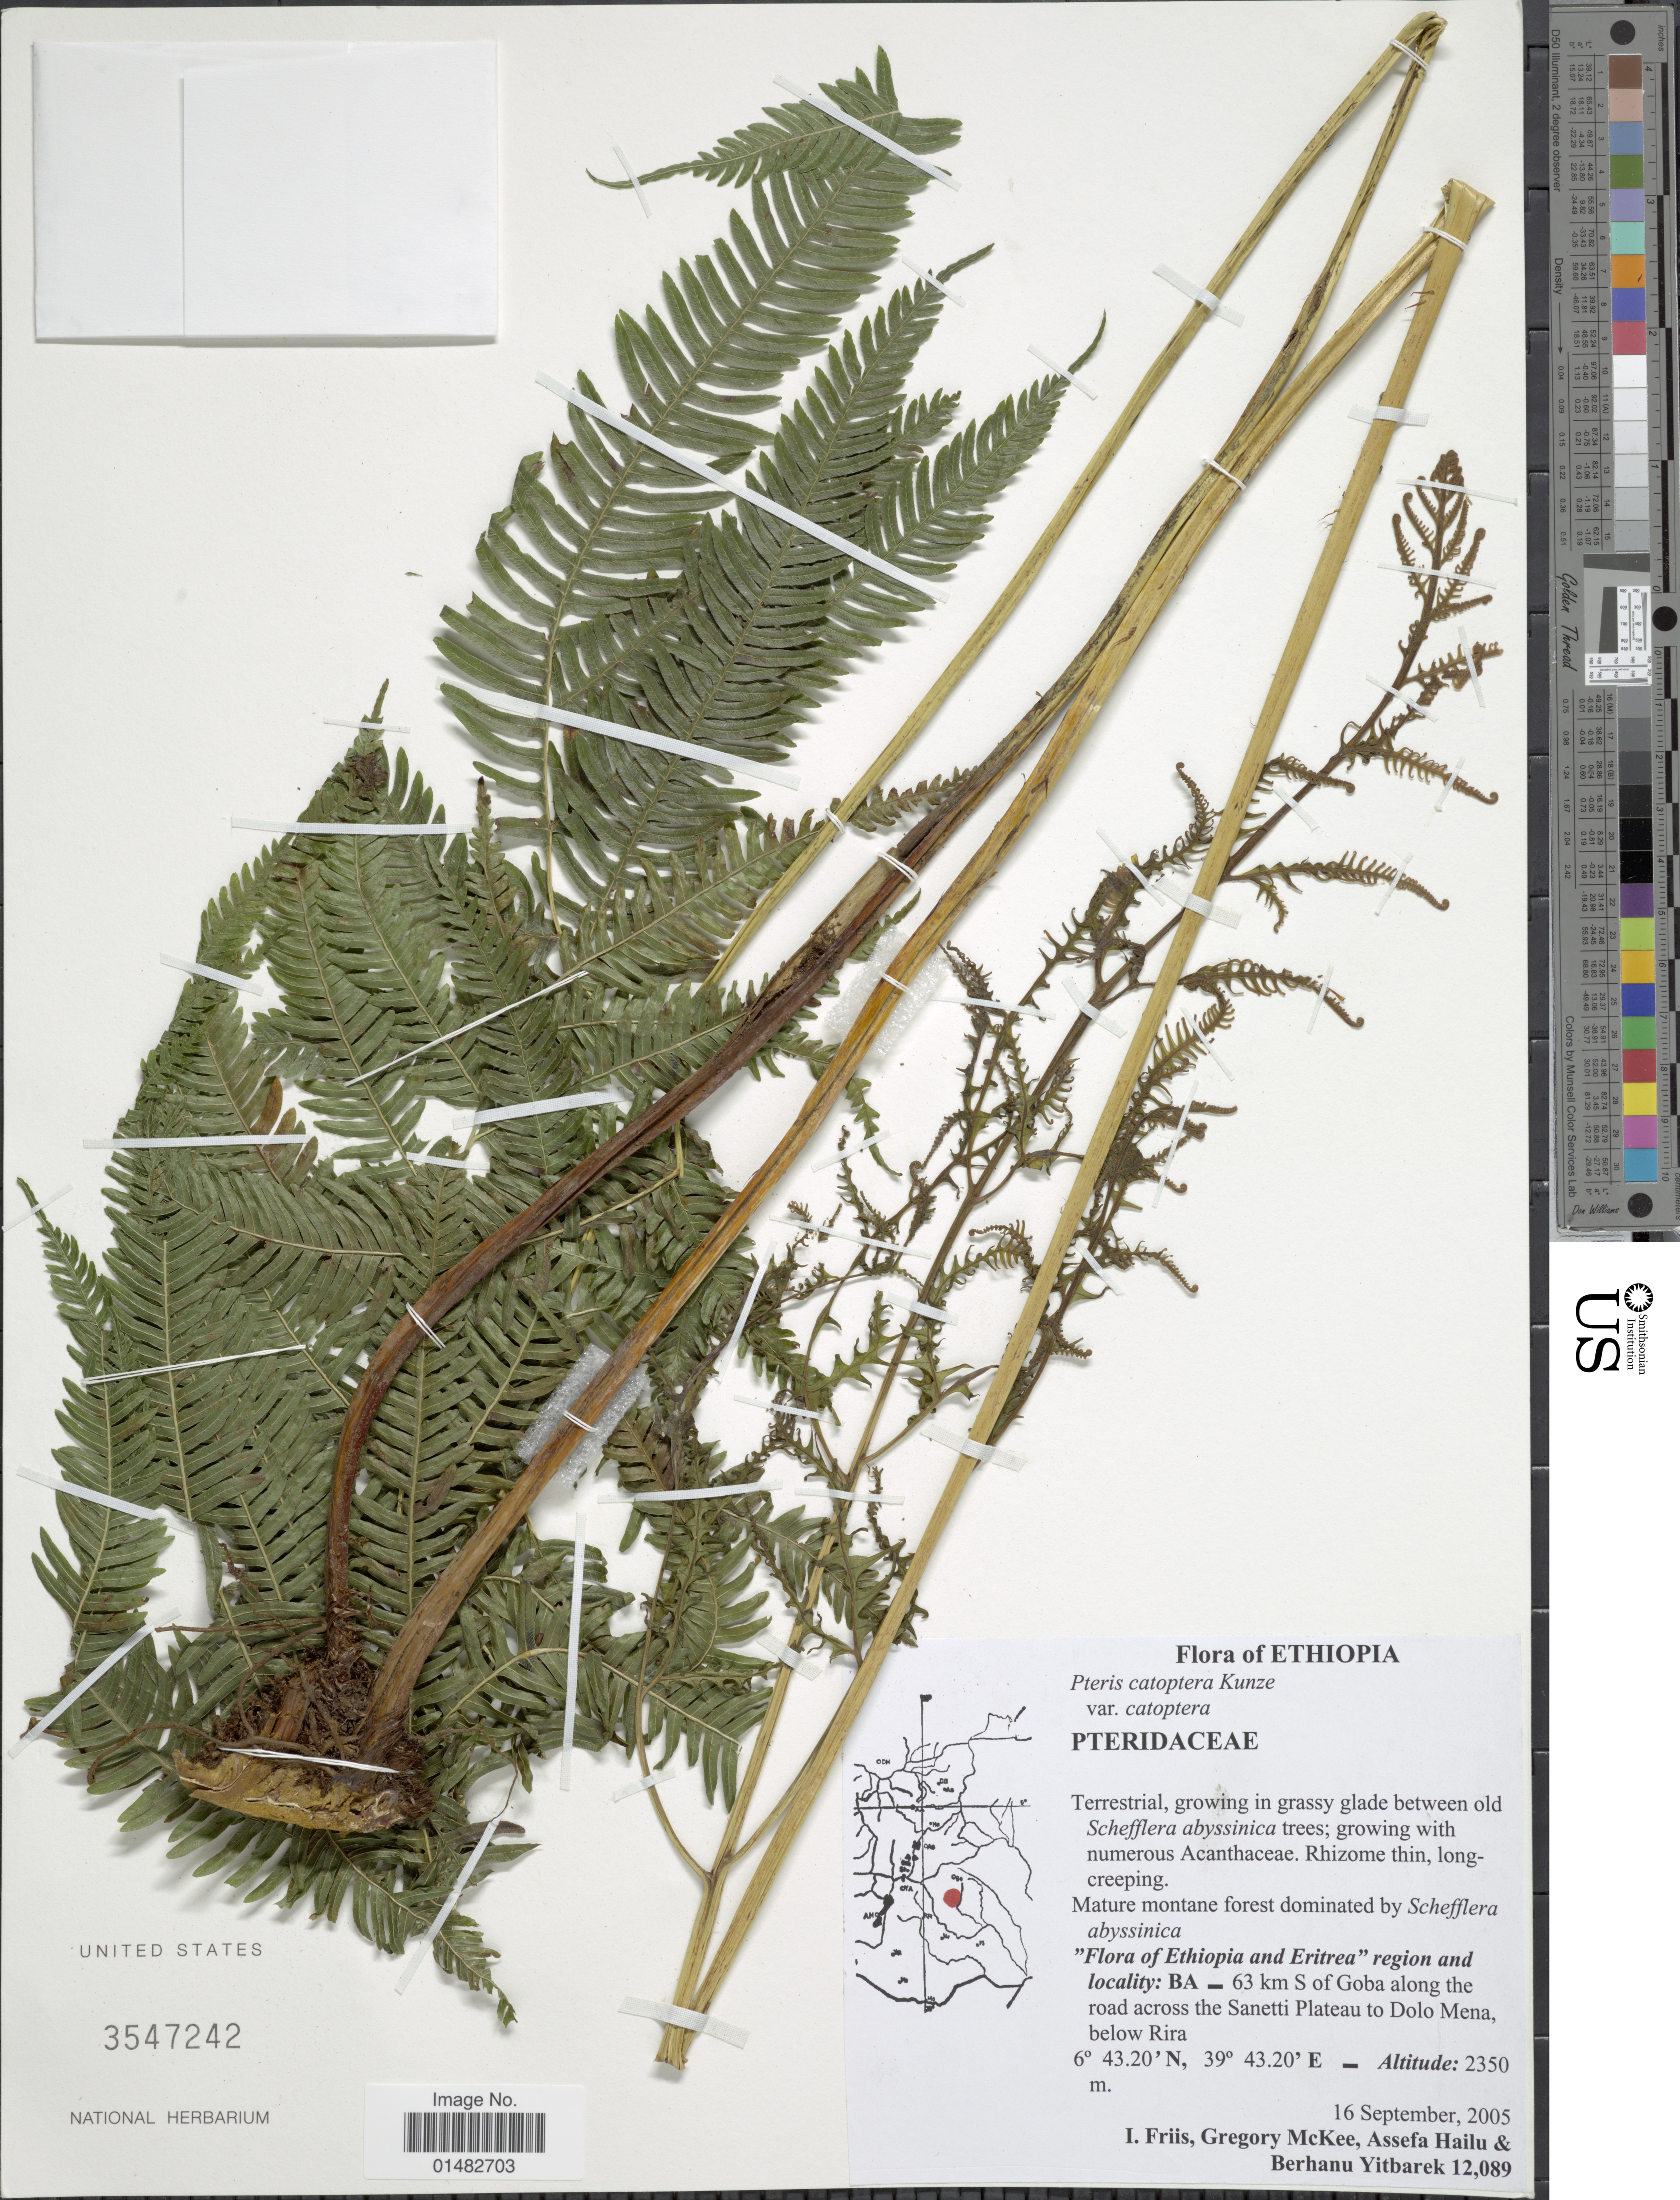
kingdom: Plantae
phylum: Tracheophyta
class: Polypodiopsida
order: Polypodiales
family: Pteridaceae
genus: Pteris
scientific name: Pteris catoptera var. catoptera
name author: Kunze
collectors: I. Friis, G. S. McKee, A. Hailu & B. Yitbarek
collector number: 12089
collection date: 2005-09-16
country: Ethiopia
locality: Ethiopia, BA- 63 km S of Goba along the road across the Sanetti Plateau to Dolo Mena below Rira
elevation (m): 2350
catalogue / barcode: US 3547242